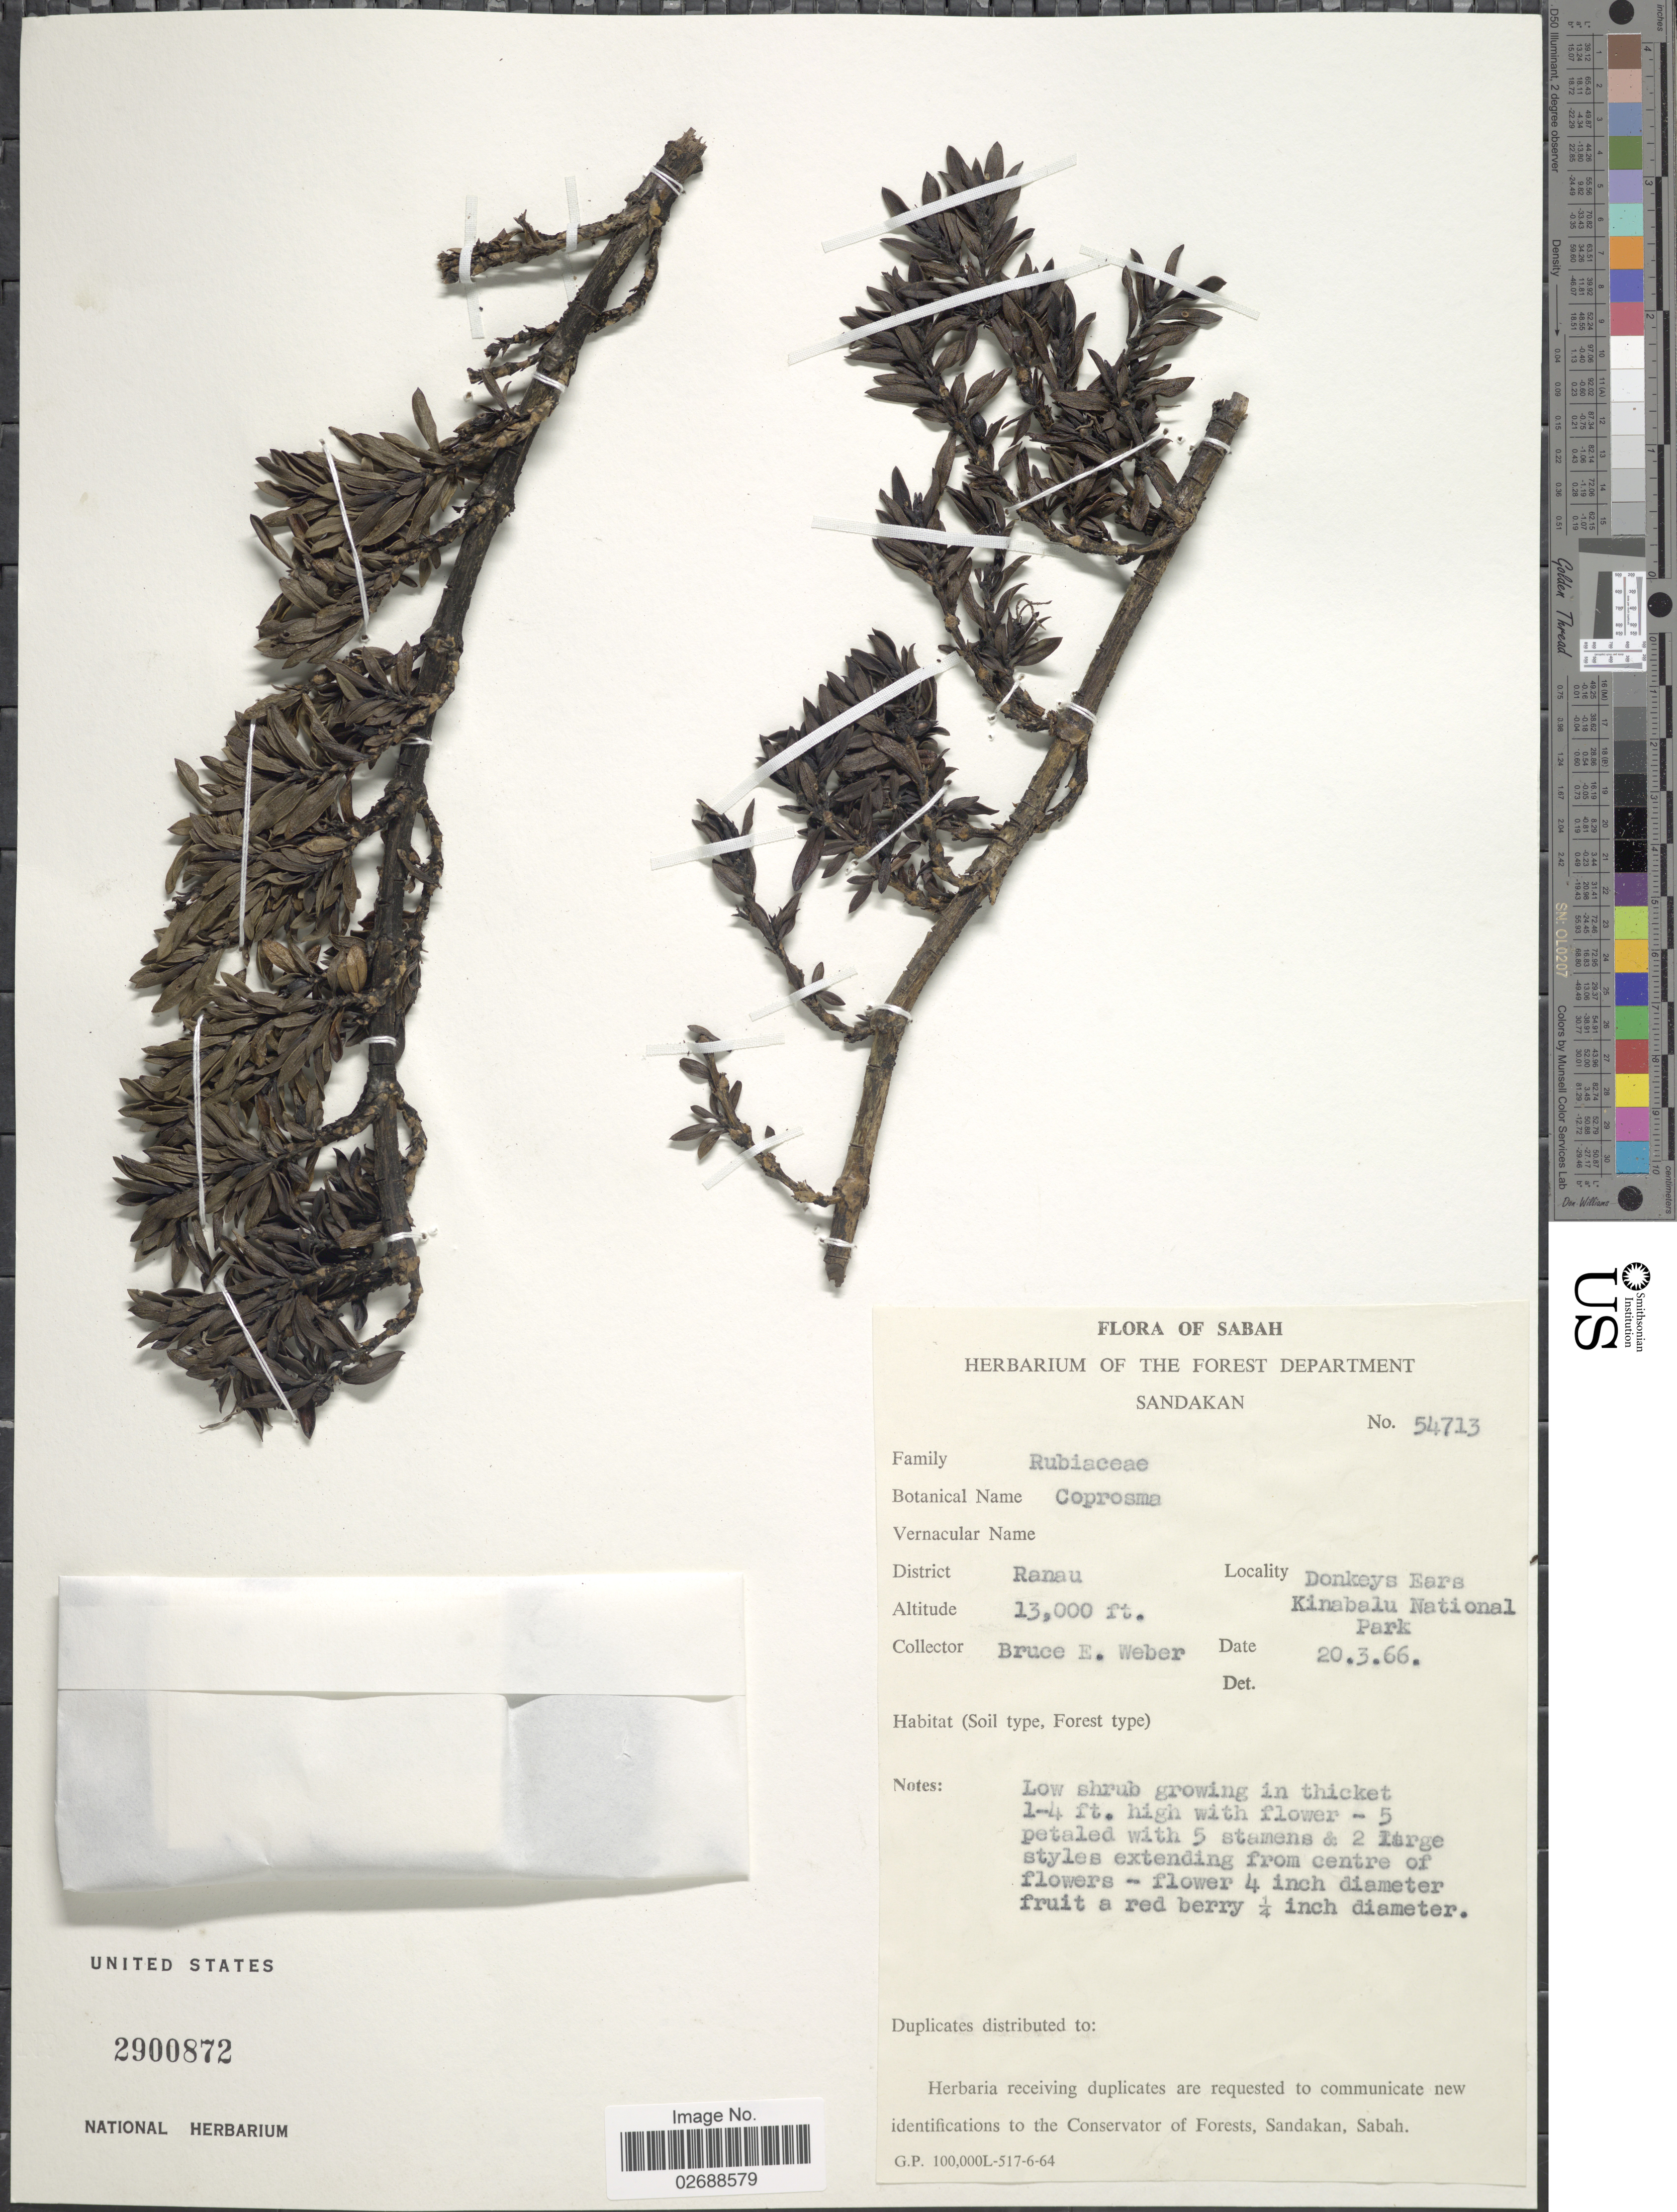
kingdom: Plantae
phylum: Tracheophyta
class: Magnoliopsida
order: Gentianales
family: Rubiaceae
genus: Coprosma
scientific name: Coprosma sp.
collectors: B. E. Weber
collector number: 54713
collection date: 1966-03-20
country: Malaysia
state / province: Sabah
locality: District Ranau. Donkeys Ears Kinabalu National Park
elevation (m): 3962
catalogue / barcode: US 2900872